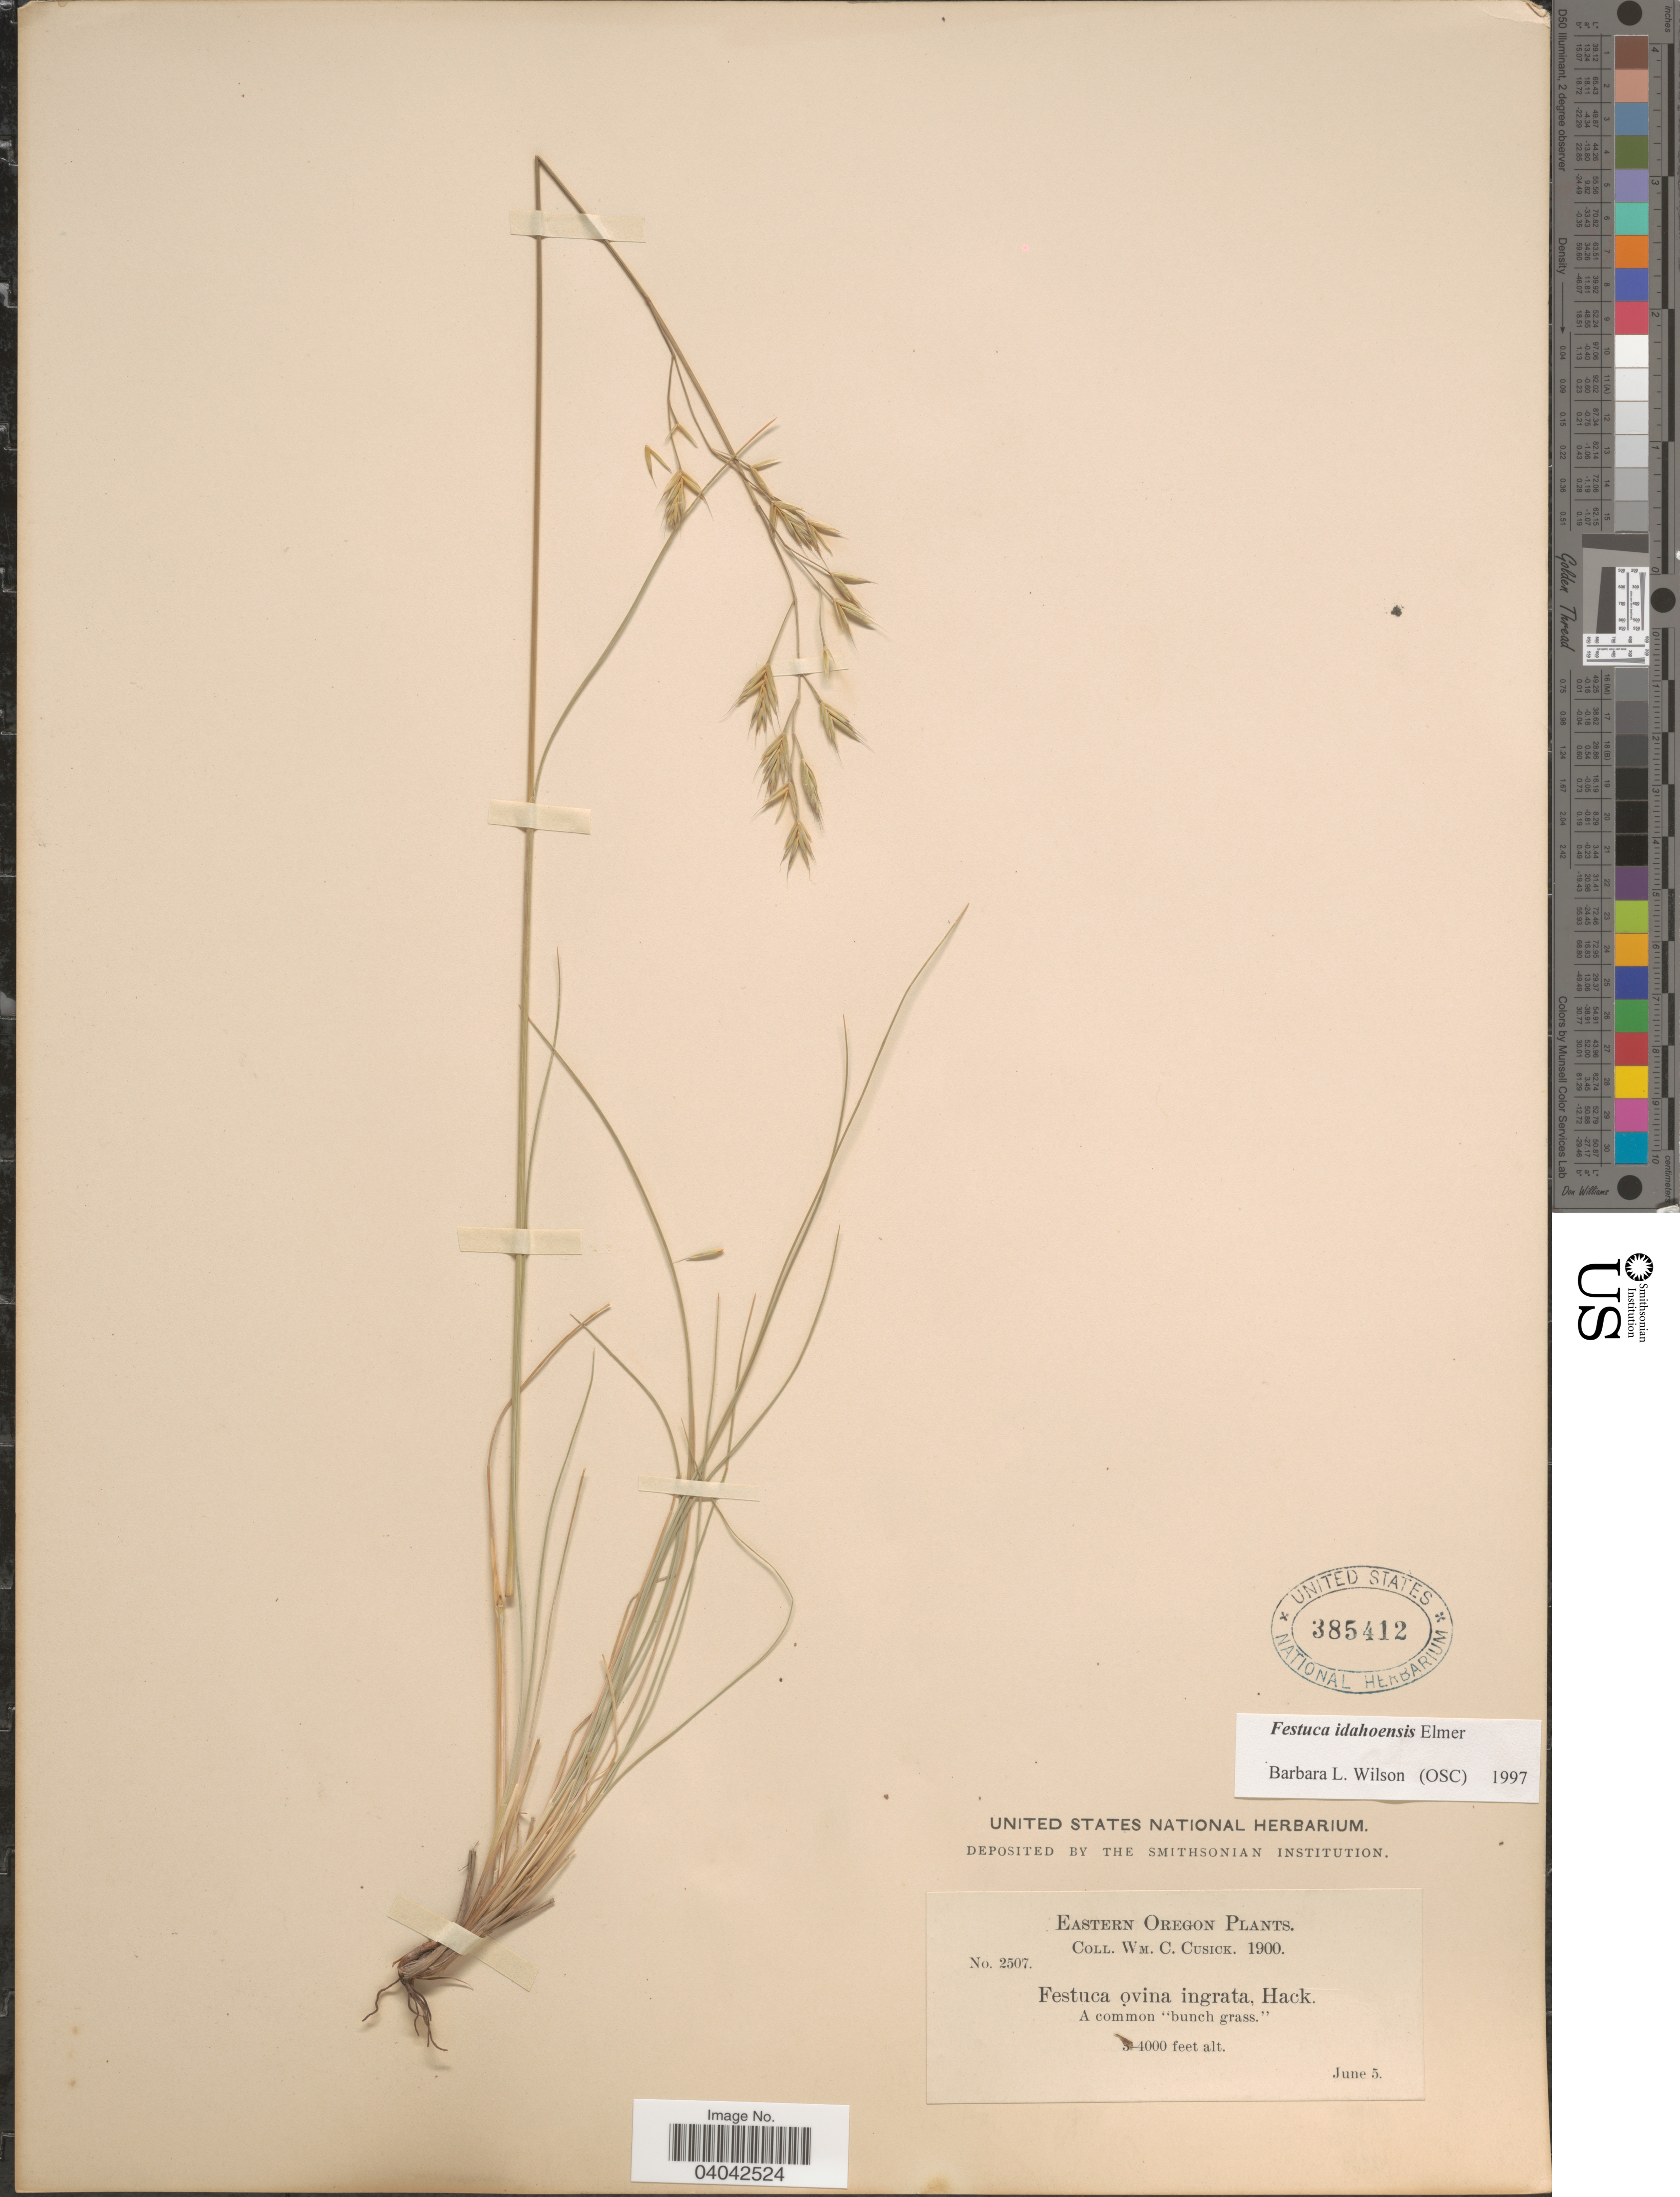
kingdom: Plantae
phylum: Tracheophyta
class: Liliopsida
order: Poales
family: Poaceae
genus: Festuca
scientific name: Festuca idahoensis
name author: Elmer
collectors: W. C. Cusick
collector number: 2507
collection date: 1900-06-05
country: United States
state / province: Oregon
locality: Eastern Oregon.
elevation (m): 914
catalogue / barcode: US 385412